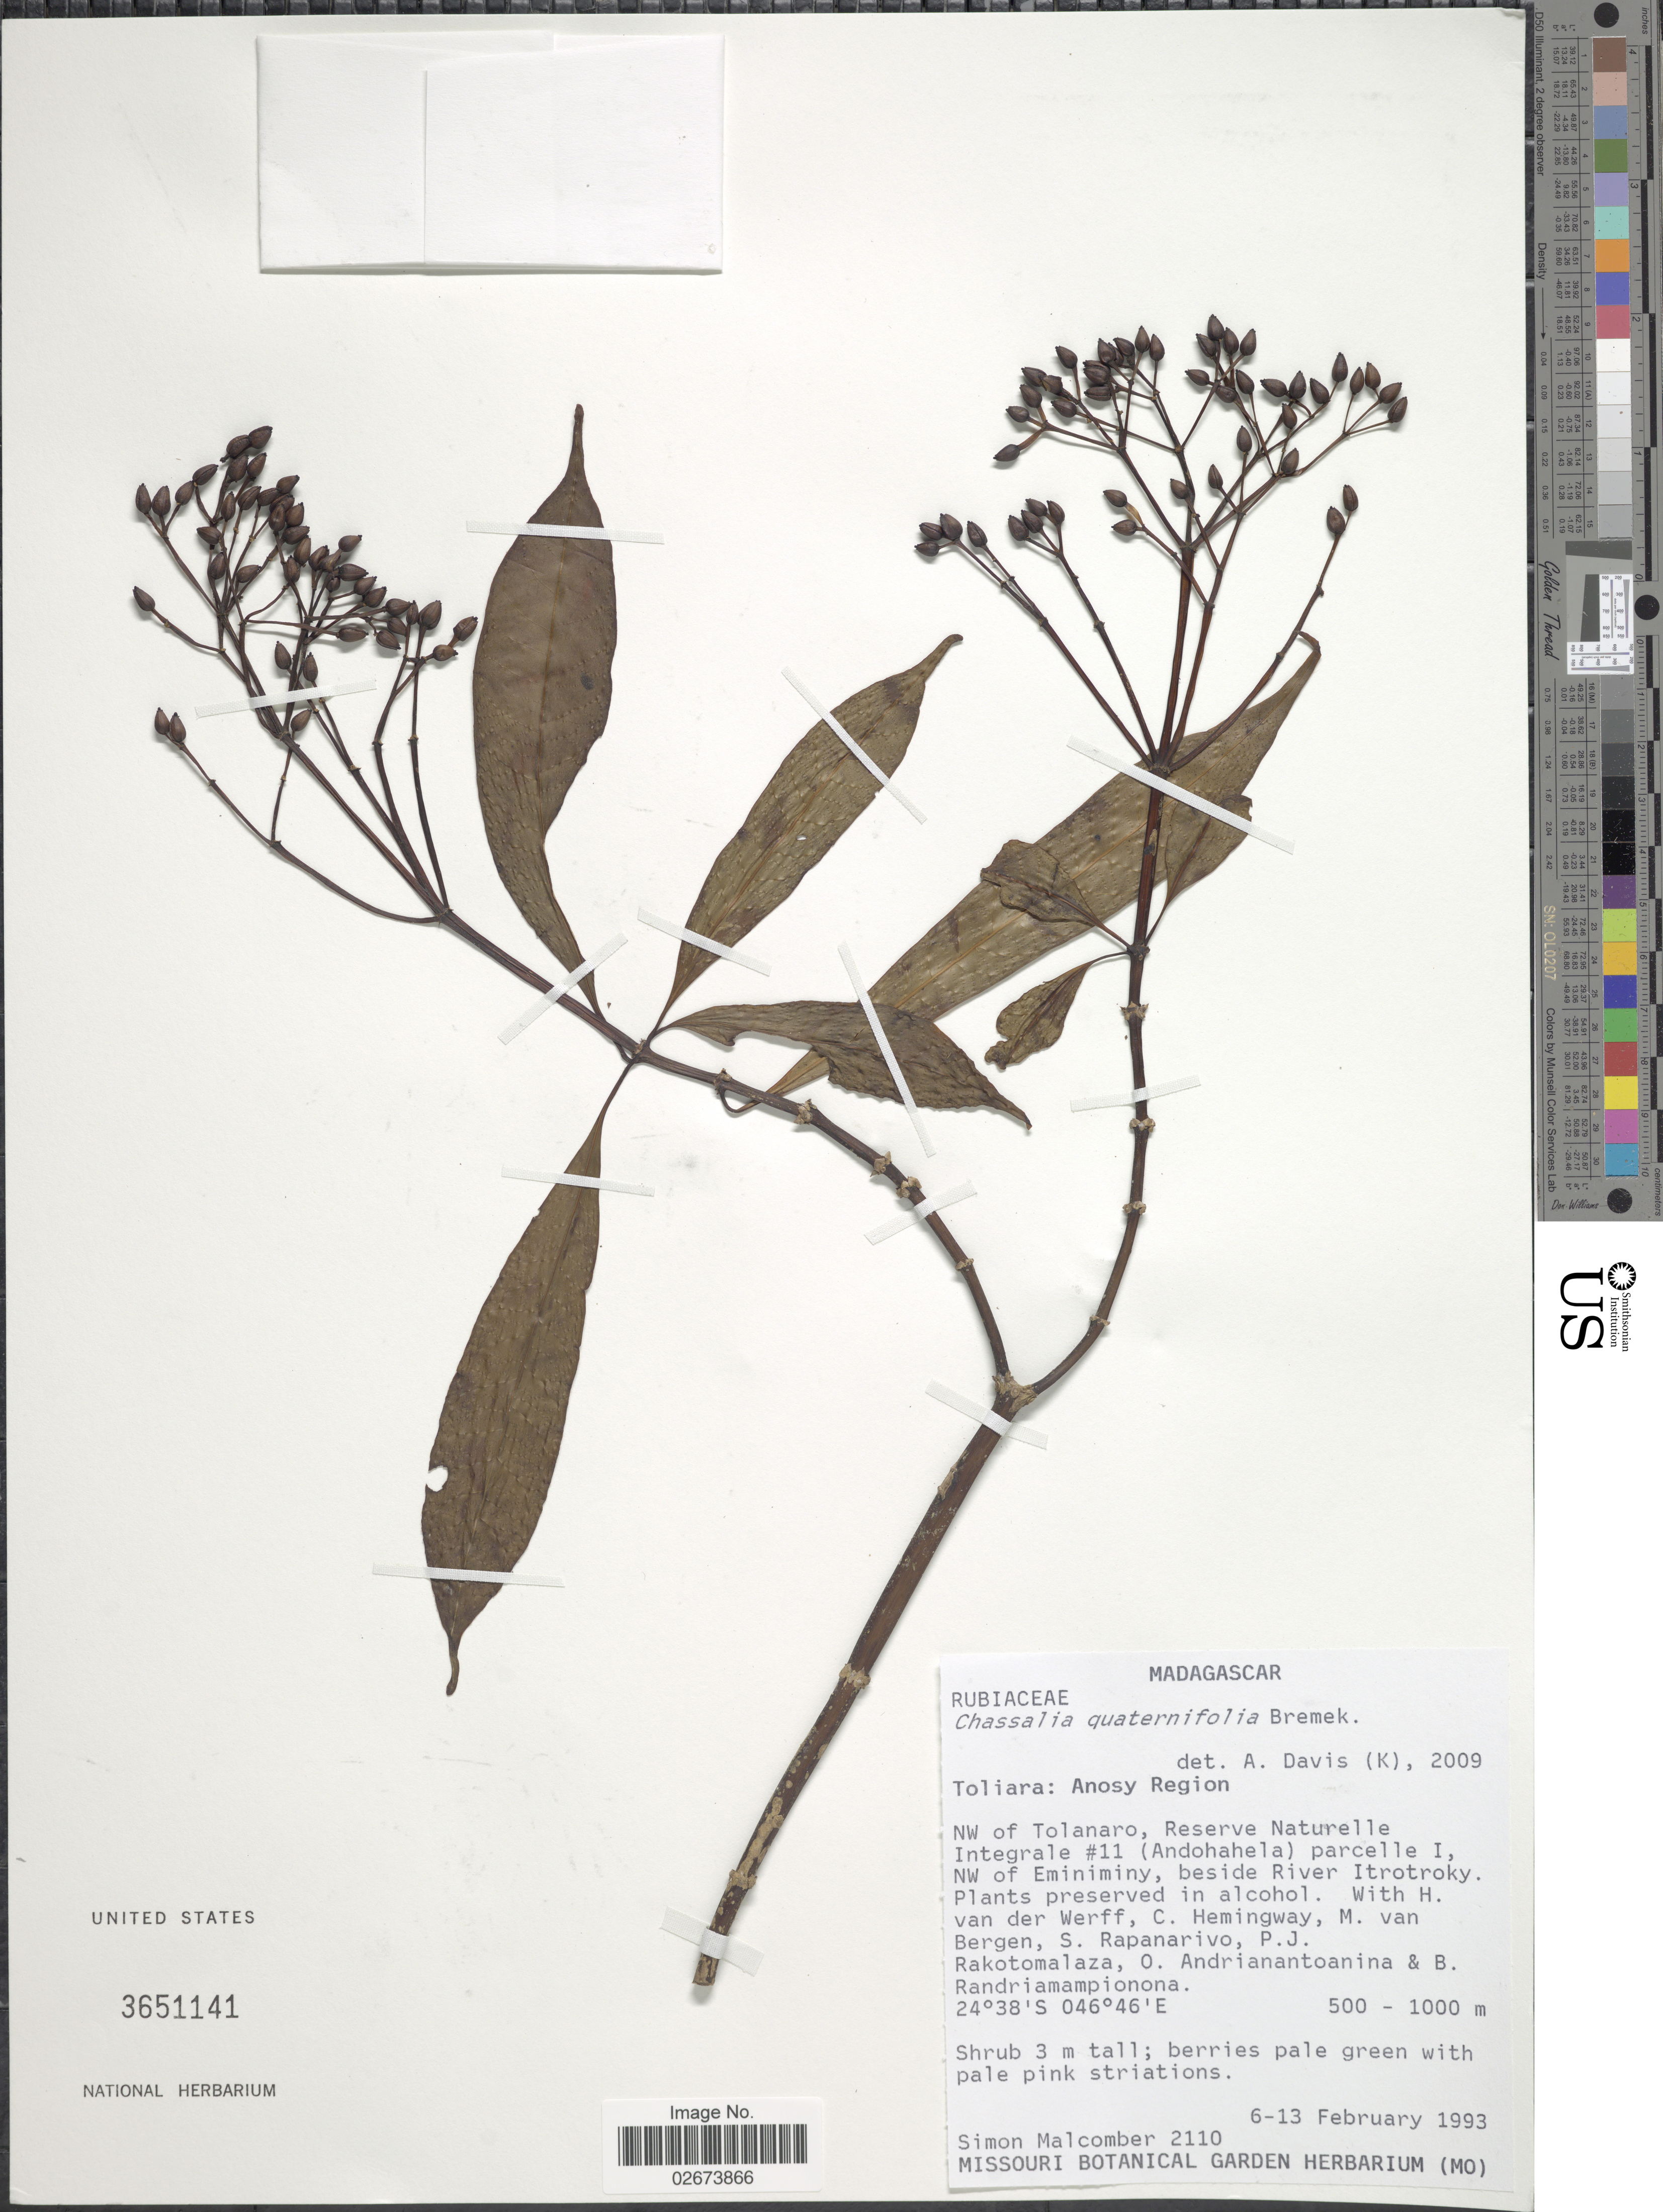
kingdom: Plantae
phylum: Tracheophyta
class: Magnoliopsida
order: Gentianales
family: Rubiaceae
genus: Chassalia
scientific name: Chassalia quaternifolia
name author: Bremek.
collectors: S. T. Malcomber, H. van der Werff, C. Hemingway, M. van Bergen & et al.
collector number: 2110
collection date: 1993-02-06/1993-02-13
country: Madagascar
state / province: Anosy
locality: Anosy Region, NW of Tolanaro, Reserve Naturelle Integrale #11 (Andohahela) parcelle I, NW of Eminiminy, beside River Itrotroky.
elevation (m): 500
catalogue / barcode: US 3651141